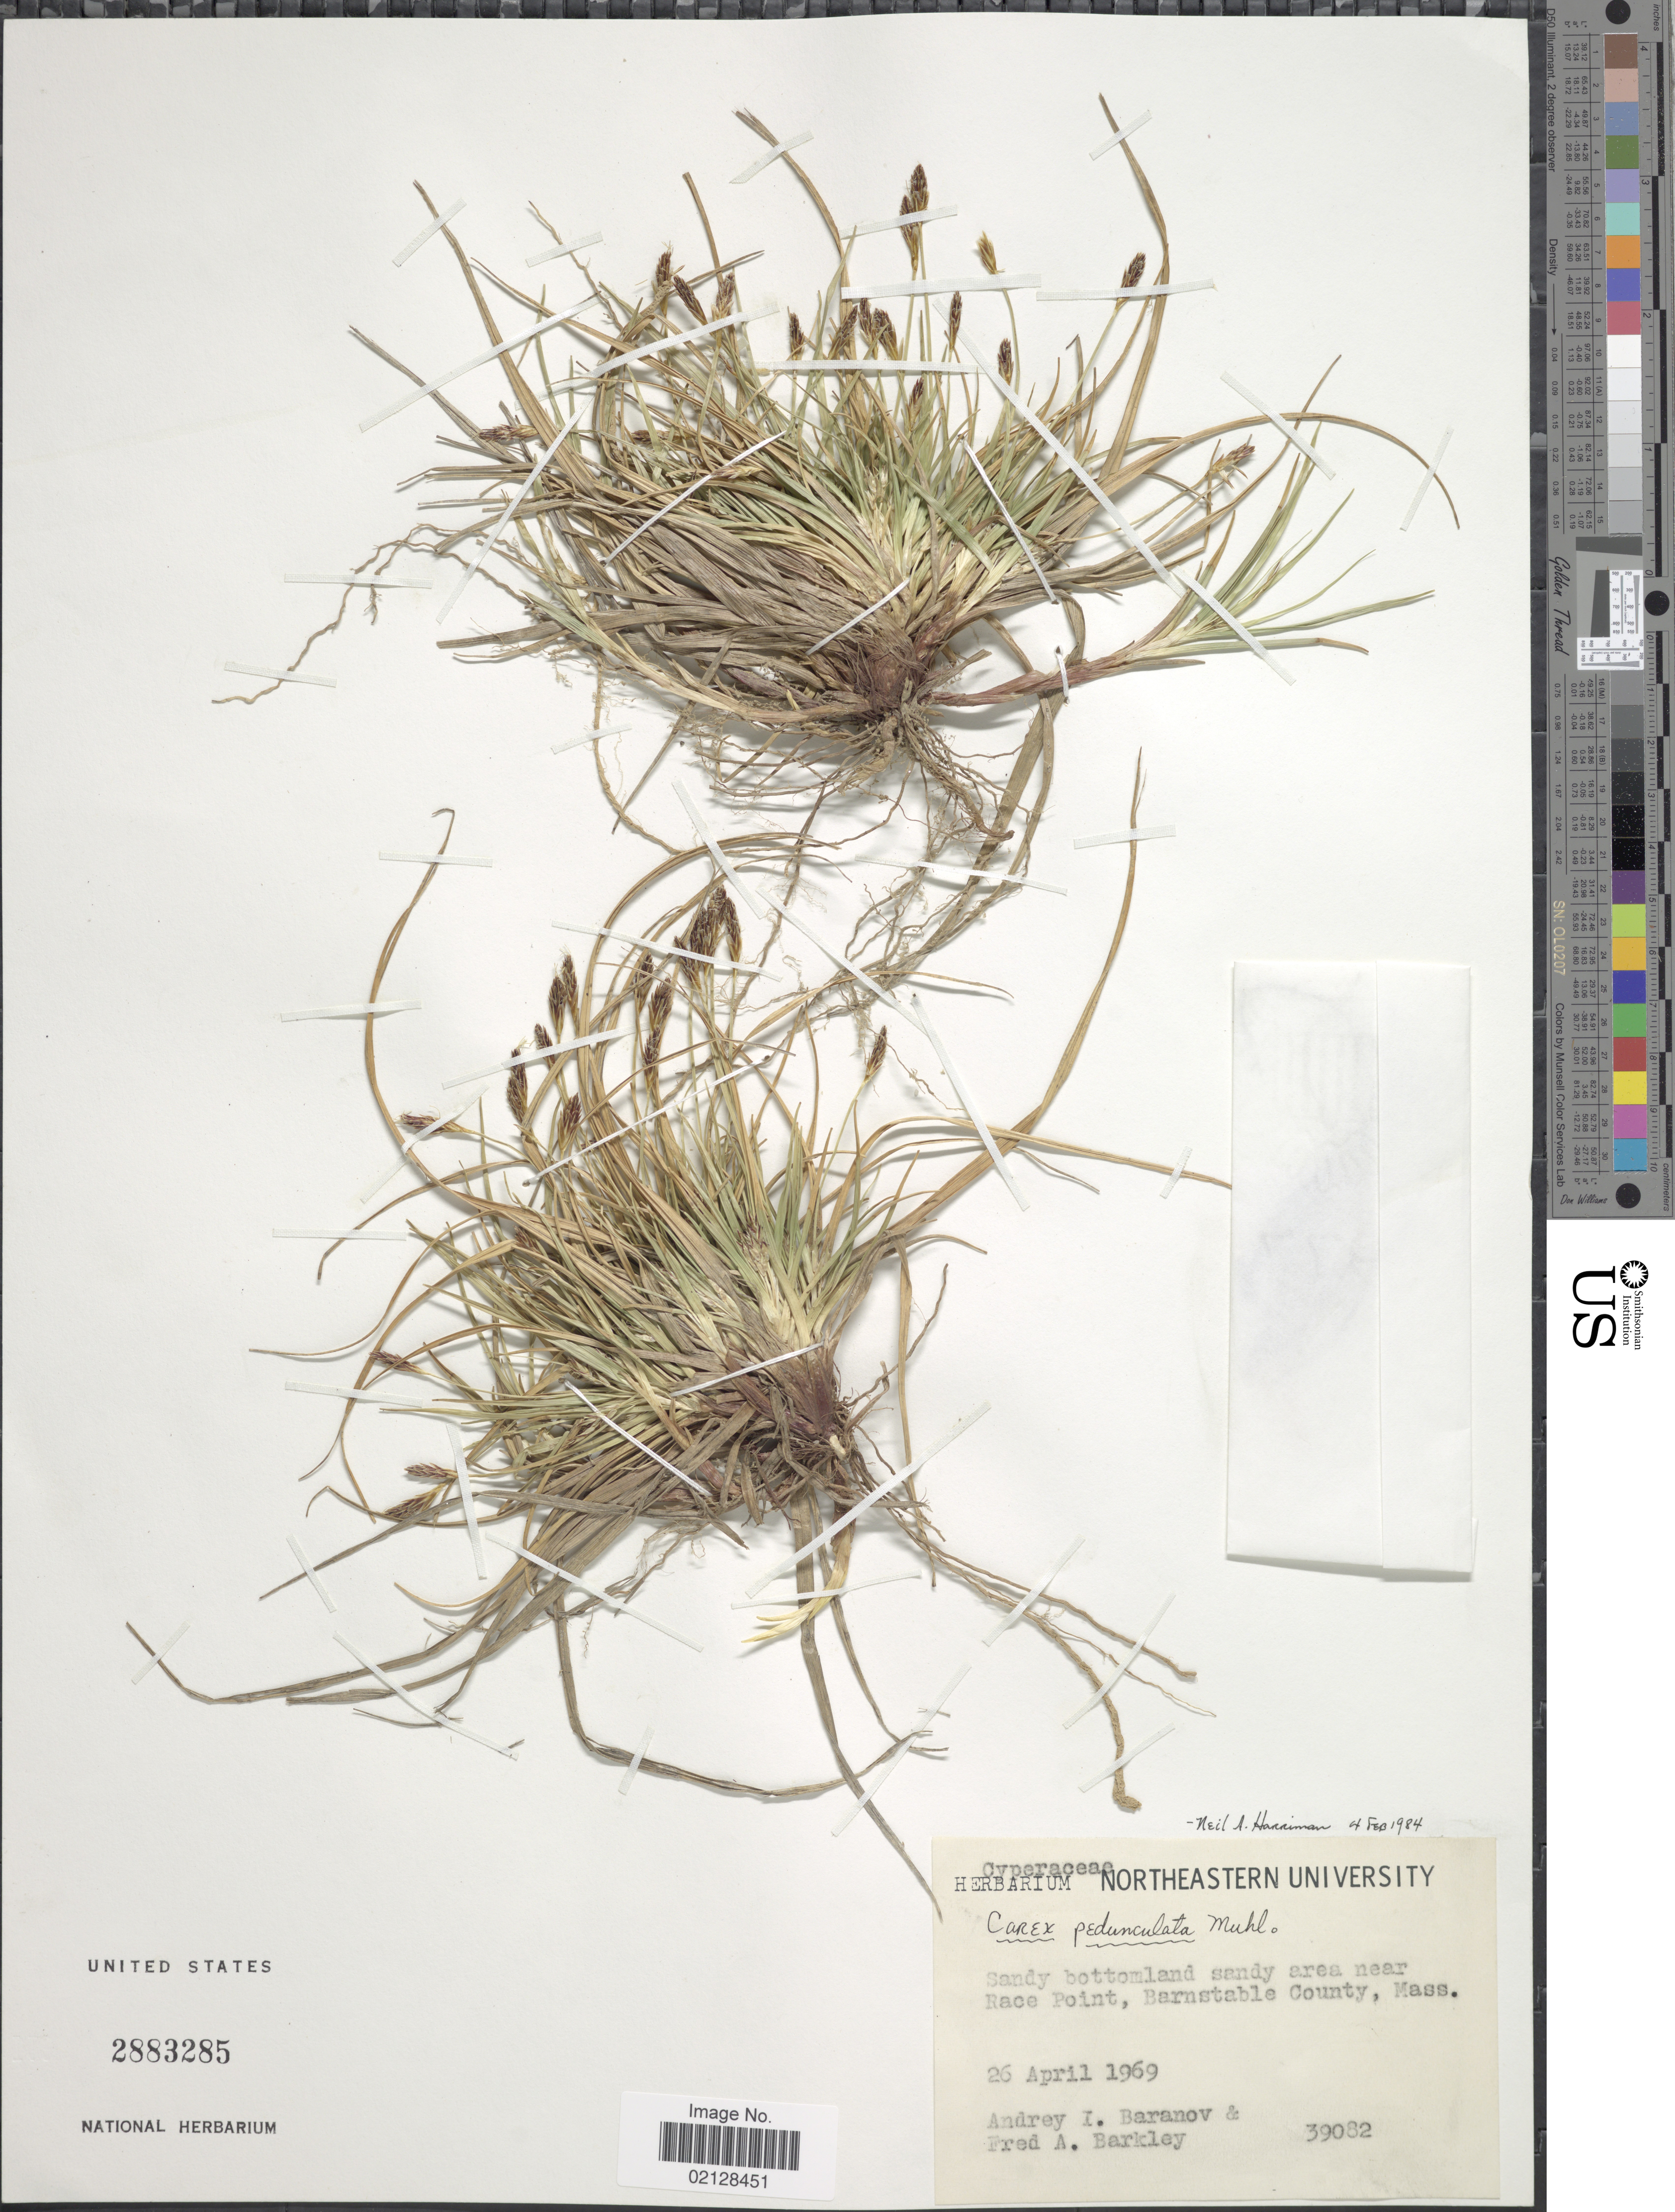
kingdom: Plantae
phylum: Tracheophyta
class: Liliopsida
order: Poales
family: Cyperaceae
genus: Carex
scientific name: Carex pedunculata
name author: Muhl. ex Willd.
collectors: A. Baranov & F. A. Barkley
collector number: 39082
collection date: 1969-04-26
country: United States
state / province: Massachusetts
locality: Sandy bottomland sandy area near Race Point, Barnstable County, Mass.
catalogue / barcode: US 2883285